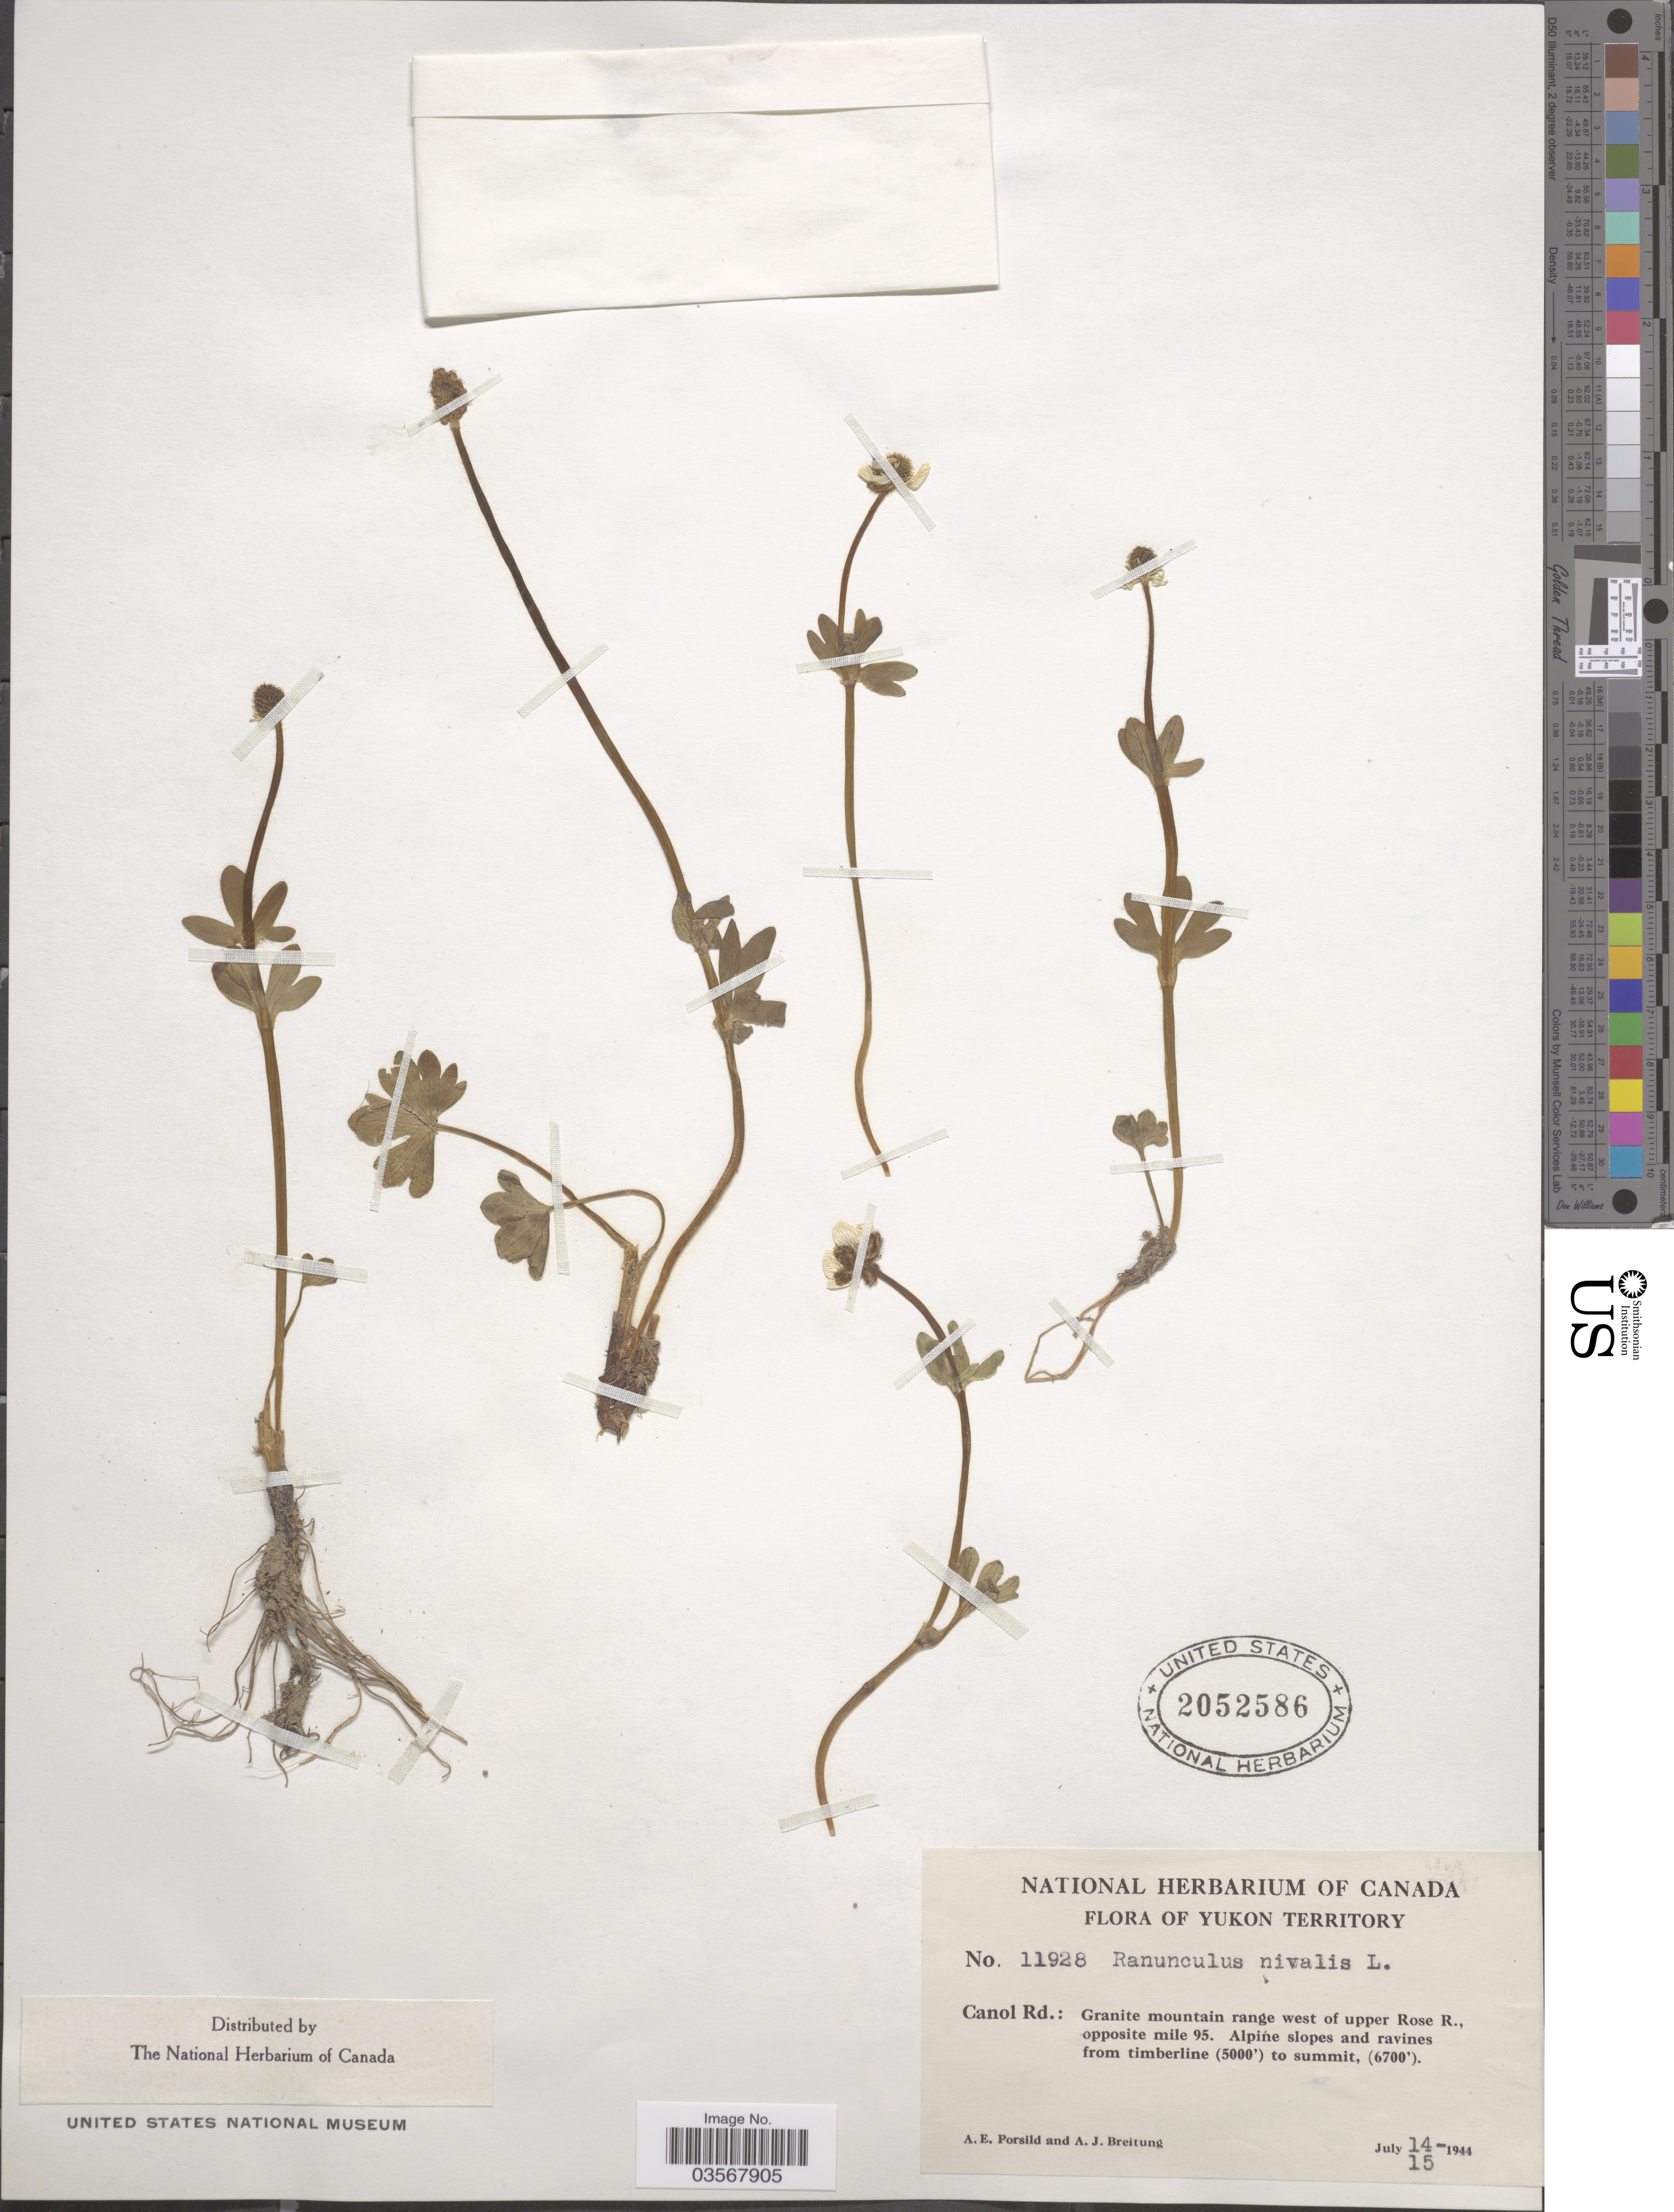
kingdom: Plantae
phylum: Tracheophyta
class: Magnoliopsida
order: Ranunculales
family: Ranunculaceae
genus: Ranunculus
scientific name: Ranunculus nivalis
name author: L.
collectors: A. E. Porsild & A. Breitung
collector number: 11928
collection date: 1944-07-14/1944-07-15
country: Canada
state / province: Yukon Territory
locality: Canol Rd.: Granite mountain range west of upper Rose R., opposite mile 95.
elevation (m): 1524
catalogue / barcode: US 2052586